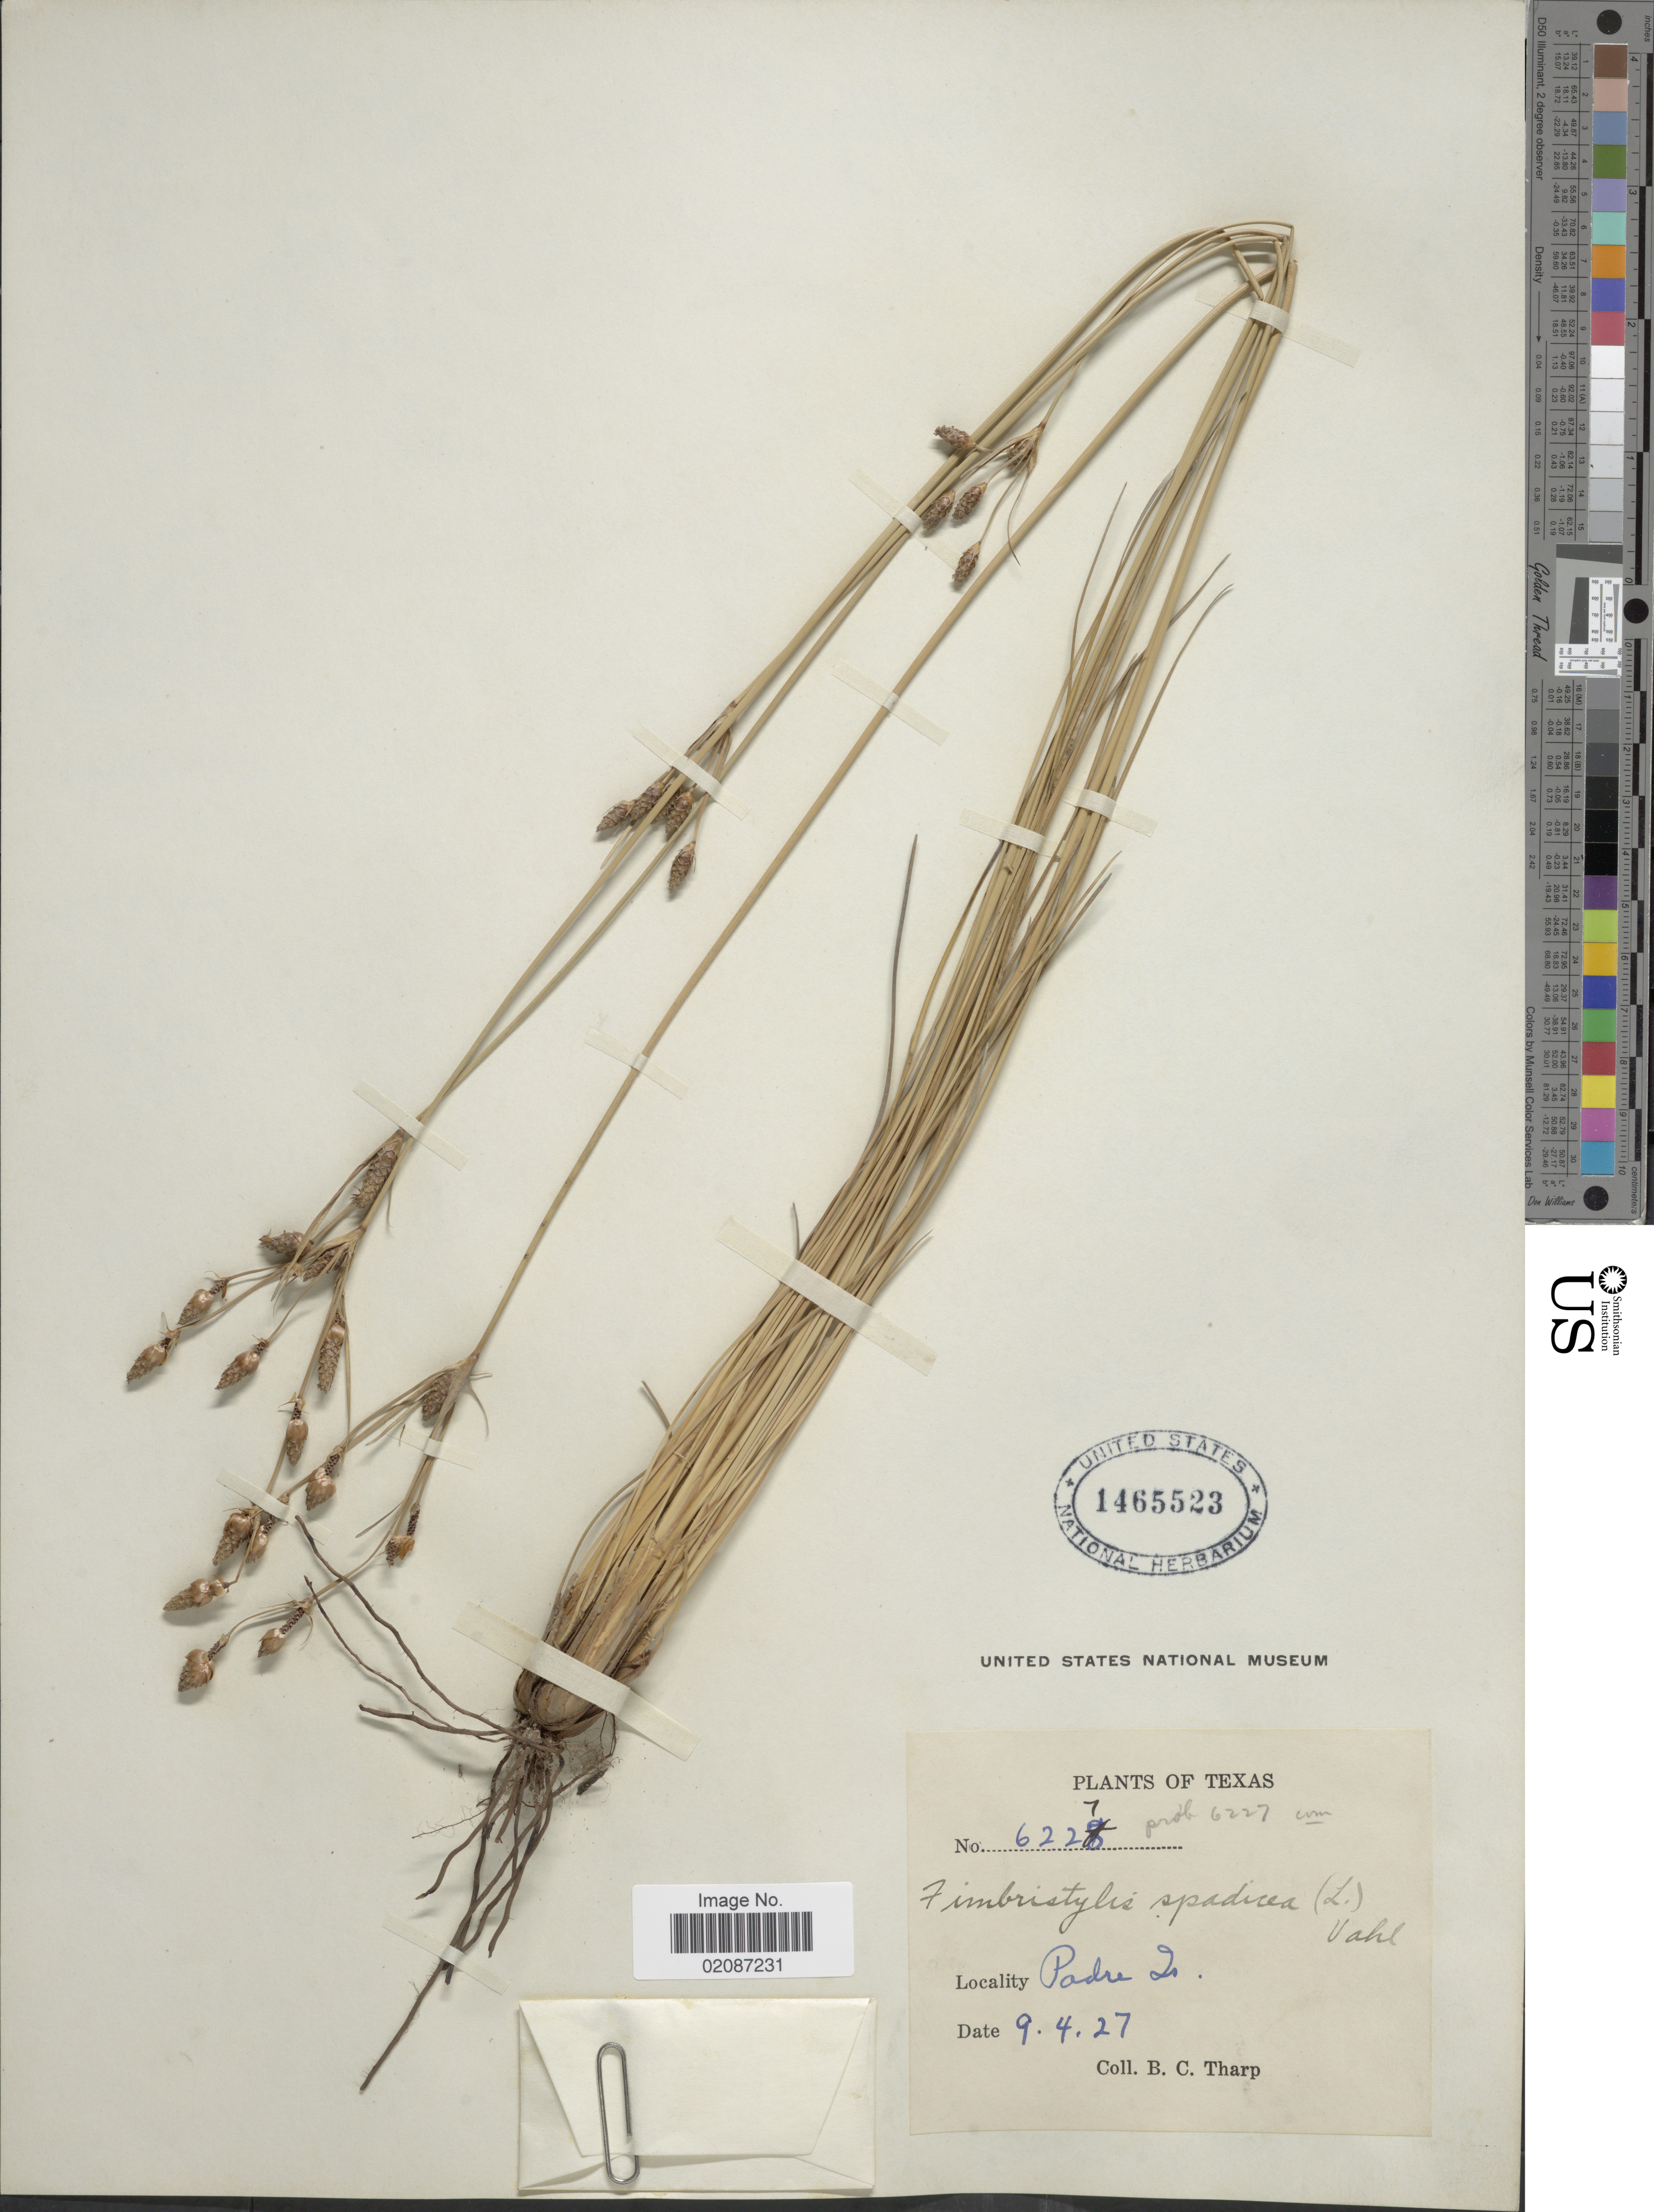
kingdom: Plantae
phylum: Tracheophyta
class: Liliopsida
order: Poales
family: Cyperaceae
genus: Fimbristylis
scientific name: Fimbristylis castanea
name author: (Michx.) Vahl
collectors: B. C. Tharp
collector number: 6227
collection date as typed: Transcribed d/m/y: 4/9/27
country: United States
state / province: Texas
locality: Padre Is.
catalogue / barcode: US 1465523